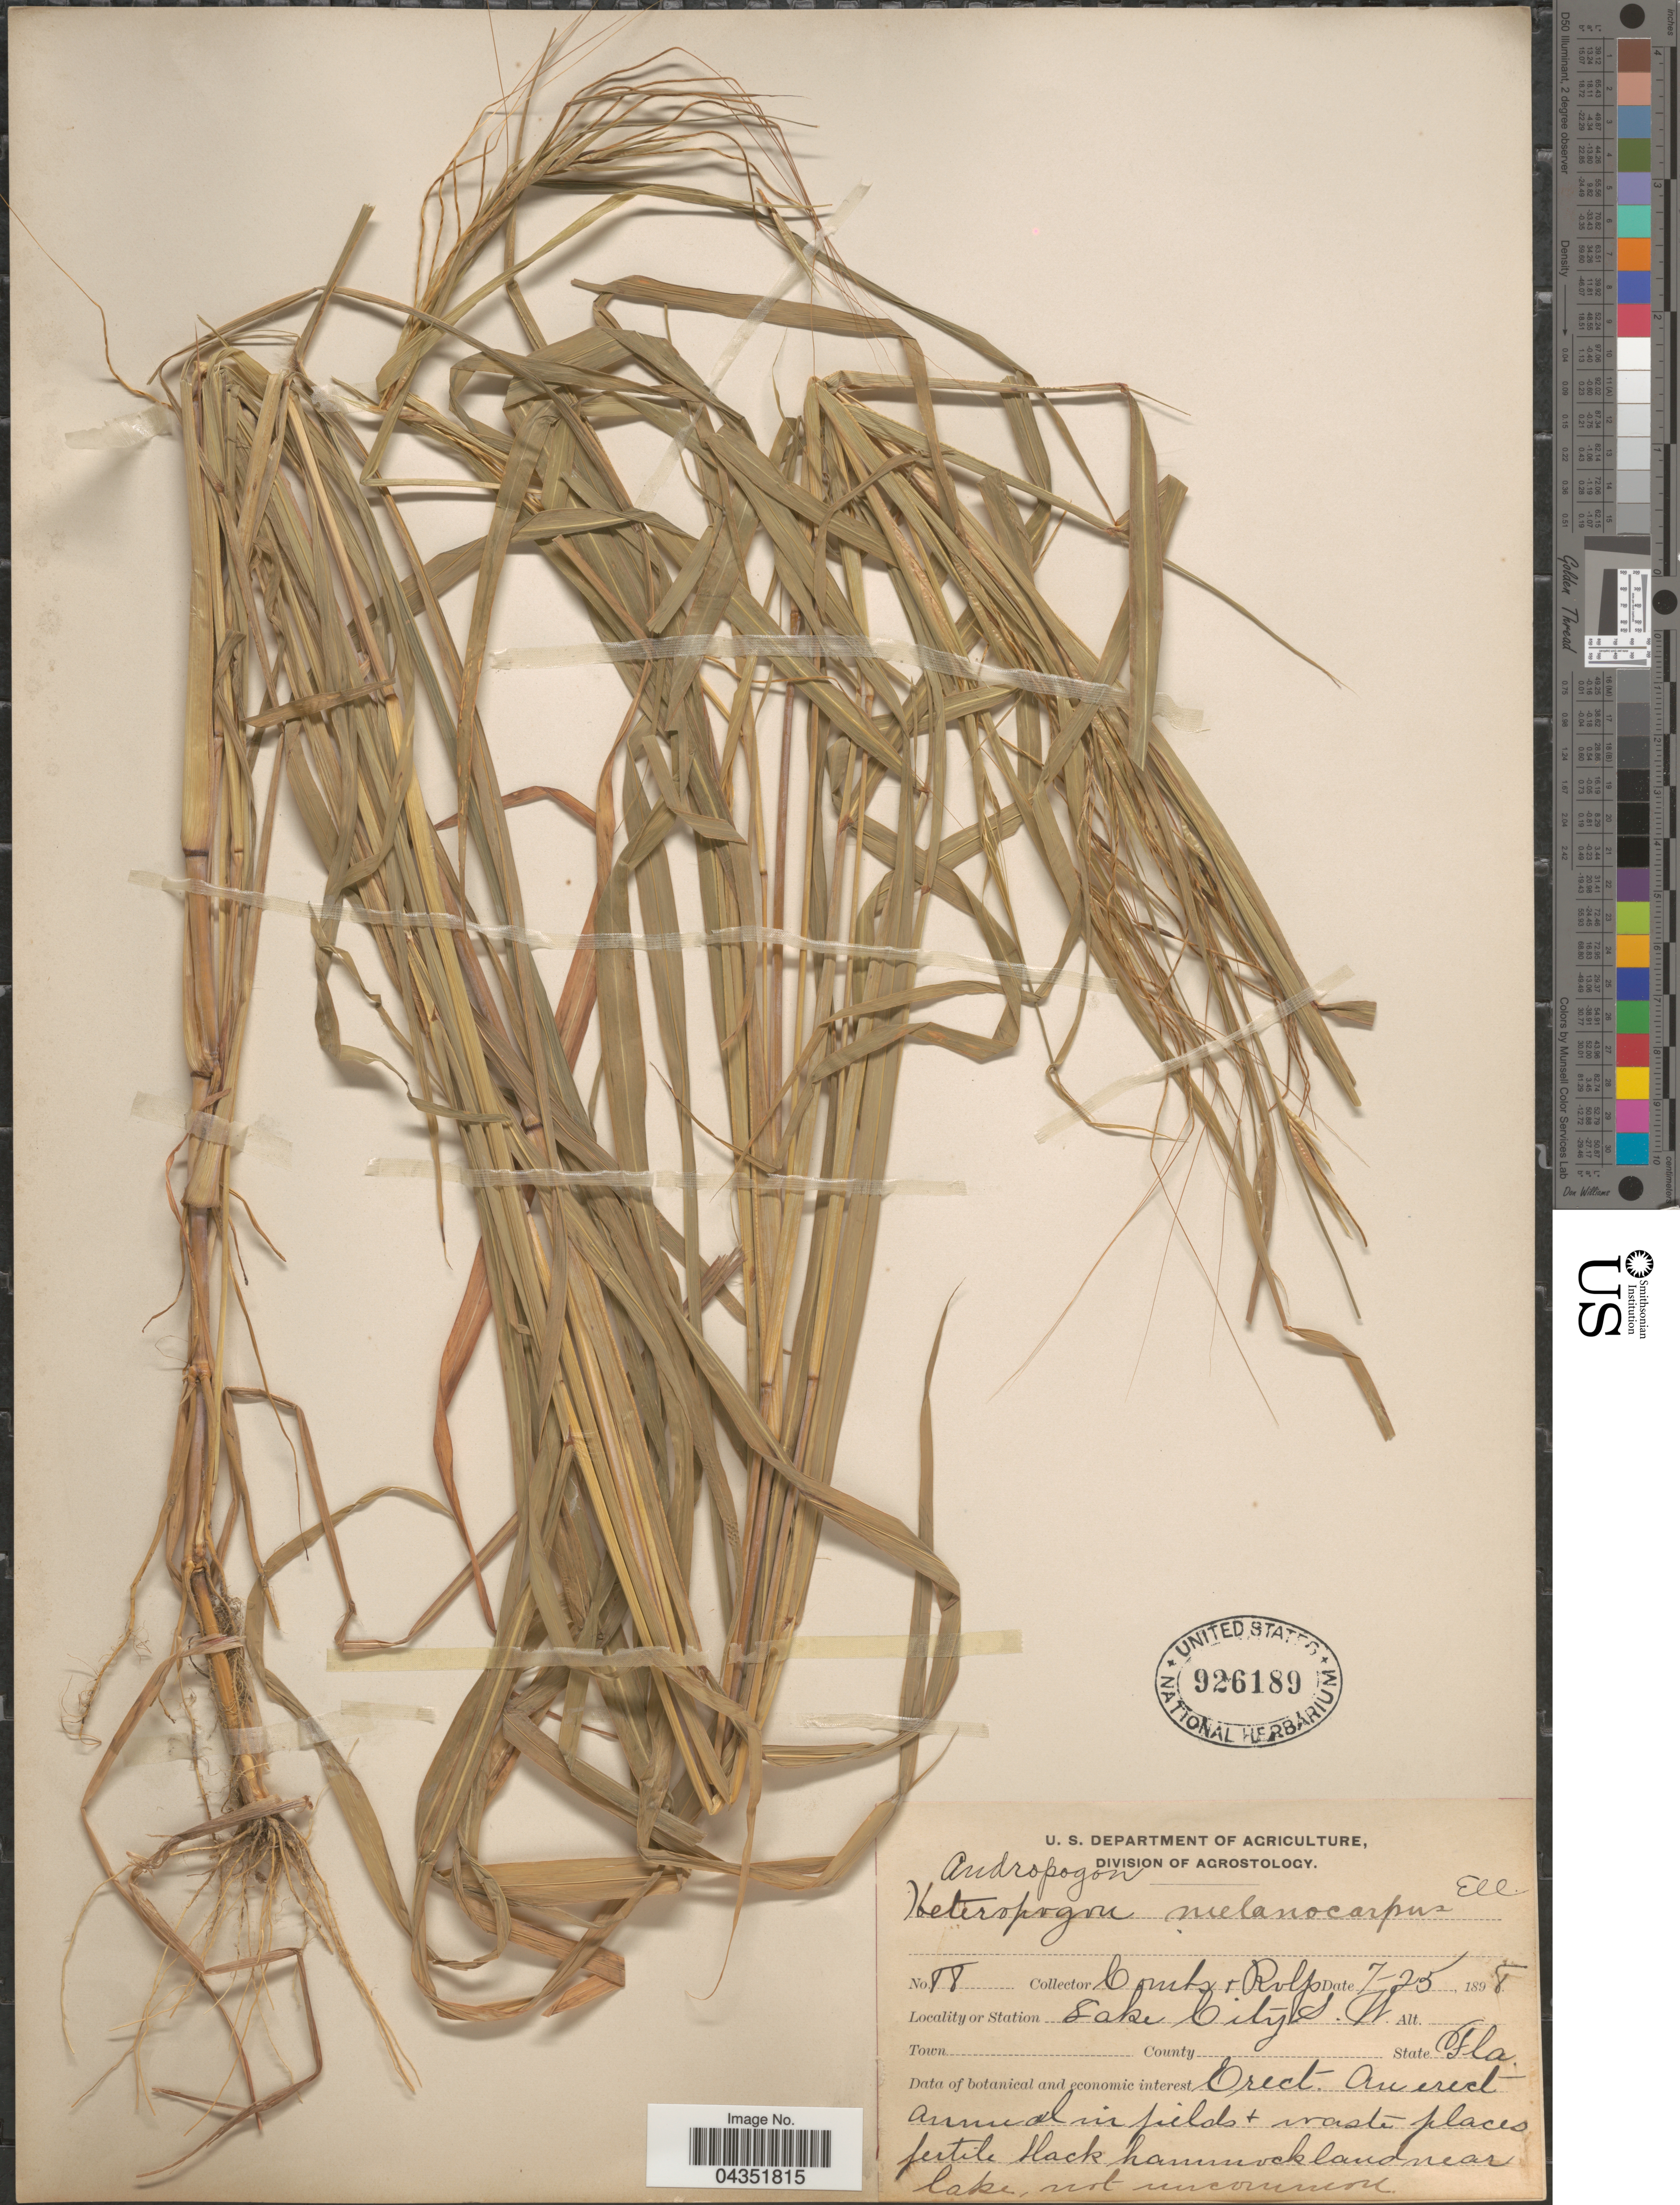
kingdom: Plantae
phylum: Tracheophyta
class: Liliopsida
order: Poales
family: Poaceae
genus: Heteropogon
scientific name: Heteropogon melanocarpus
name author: (Elliott) Benth.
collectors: -. Combs & Rolfs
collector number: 88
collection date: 1898-07-25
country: United States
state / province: Florida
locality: Lake City.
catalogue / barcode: US 926189